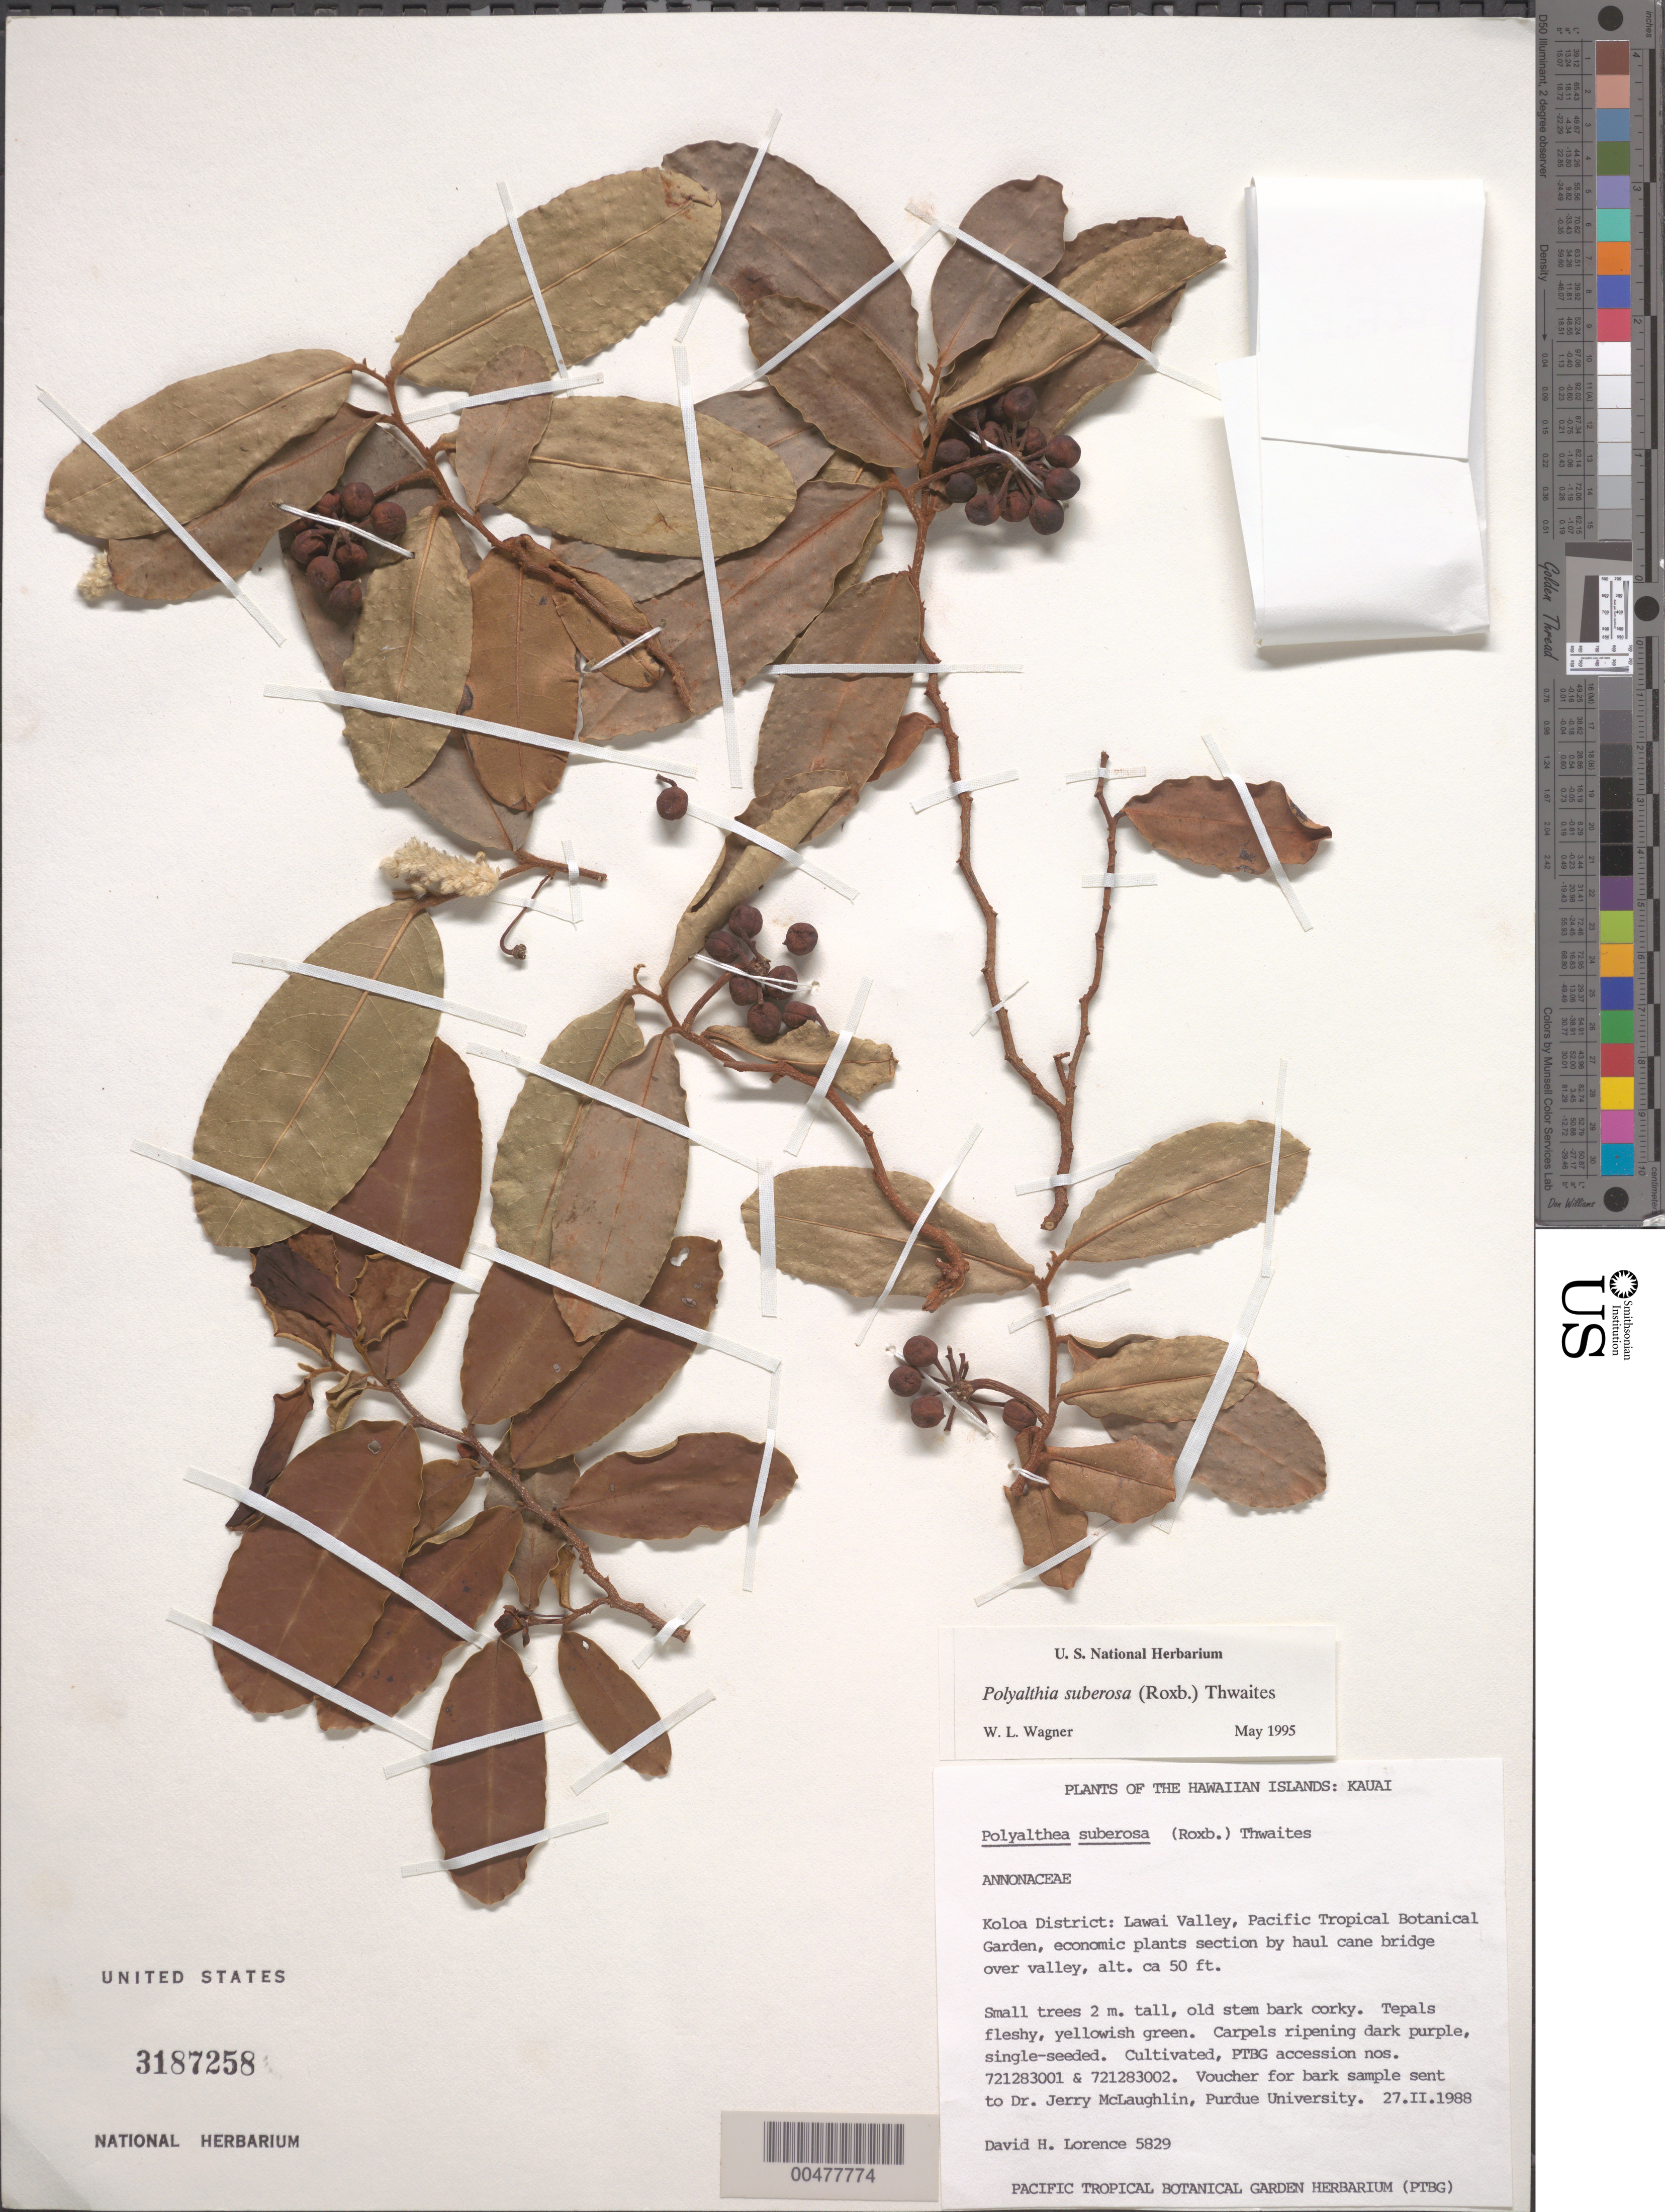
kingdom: Plantae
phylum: Tracheophyta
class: Magnoliopsida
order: Magnoliales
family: Annonaceae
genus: Polyalthia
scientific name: Polyalthia suberosa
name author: (Roxb.) Thwaites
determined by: Wagner, W. L., (BOT), Smithsonian Institution - National Museum of Natural History (UNITED STATES)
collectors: D. Lorence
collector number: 5829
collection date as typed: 27 Feb 1988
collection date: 1988-02-27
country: United States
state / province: Hawaii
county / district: Kauai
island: Kaua'i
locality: Koloa Dist., Lawai Valley, Pacific Tropical Botanical Garden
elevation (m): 15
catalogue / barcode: US 3187258